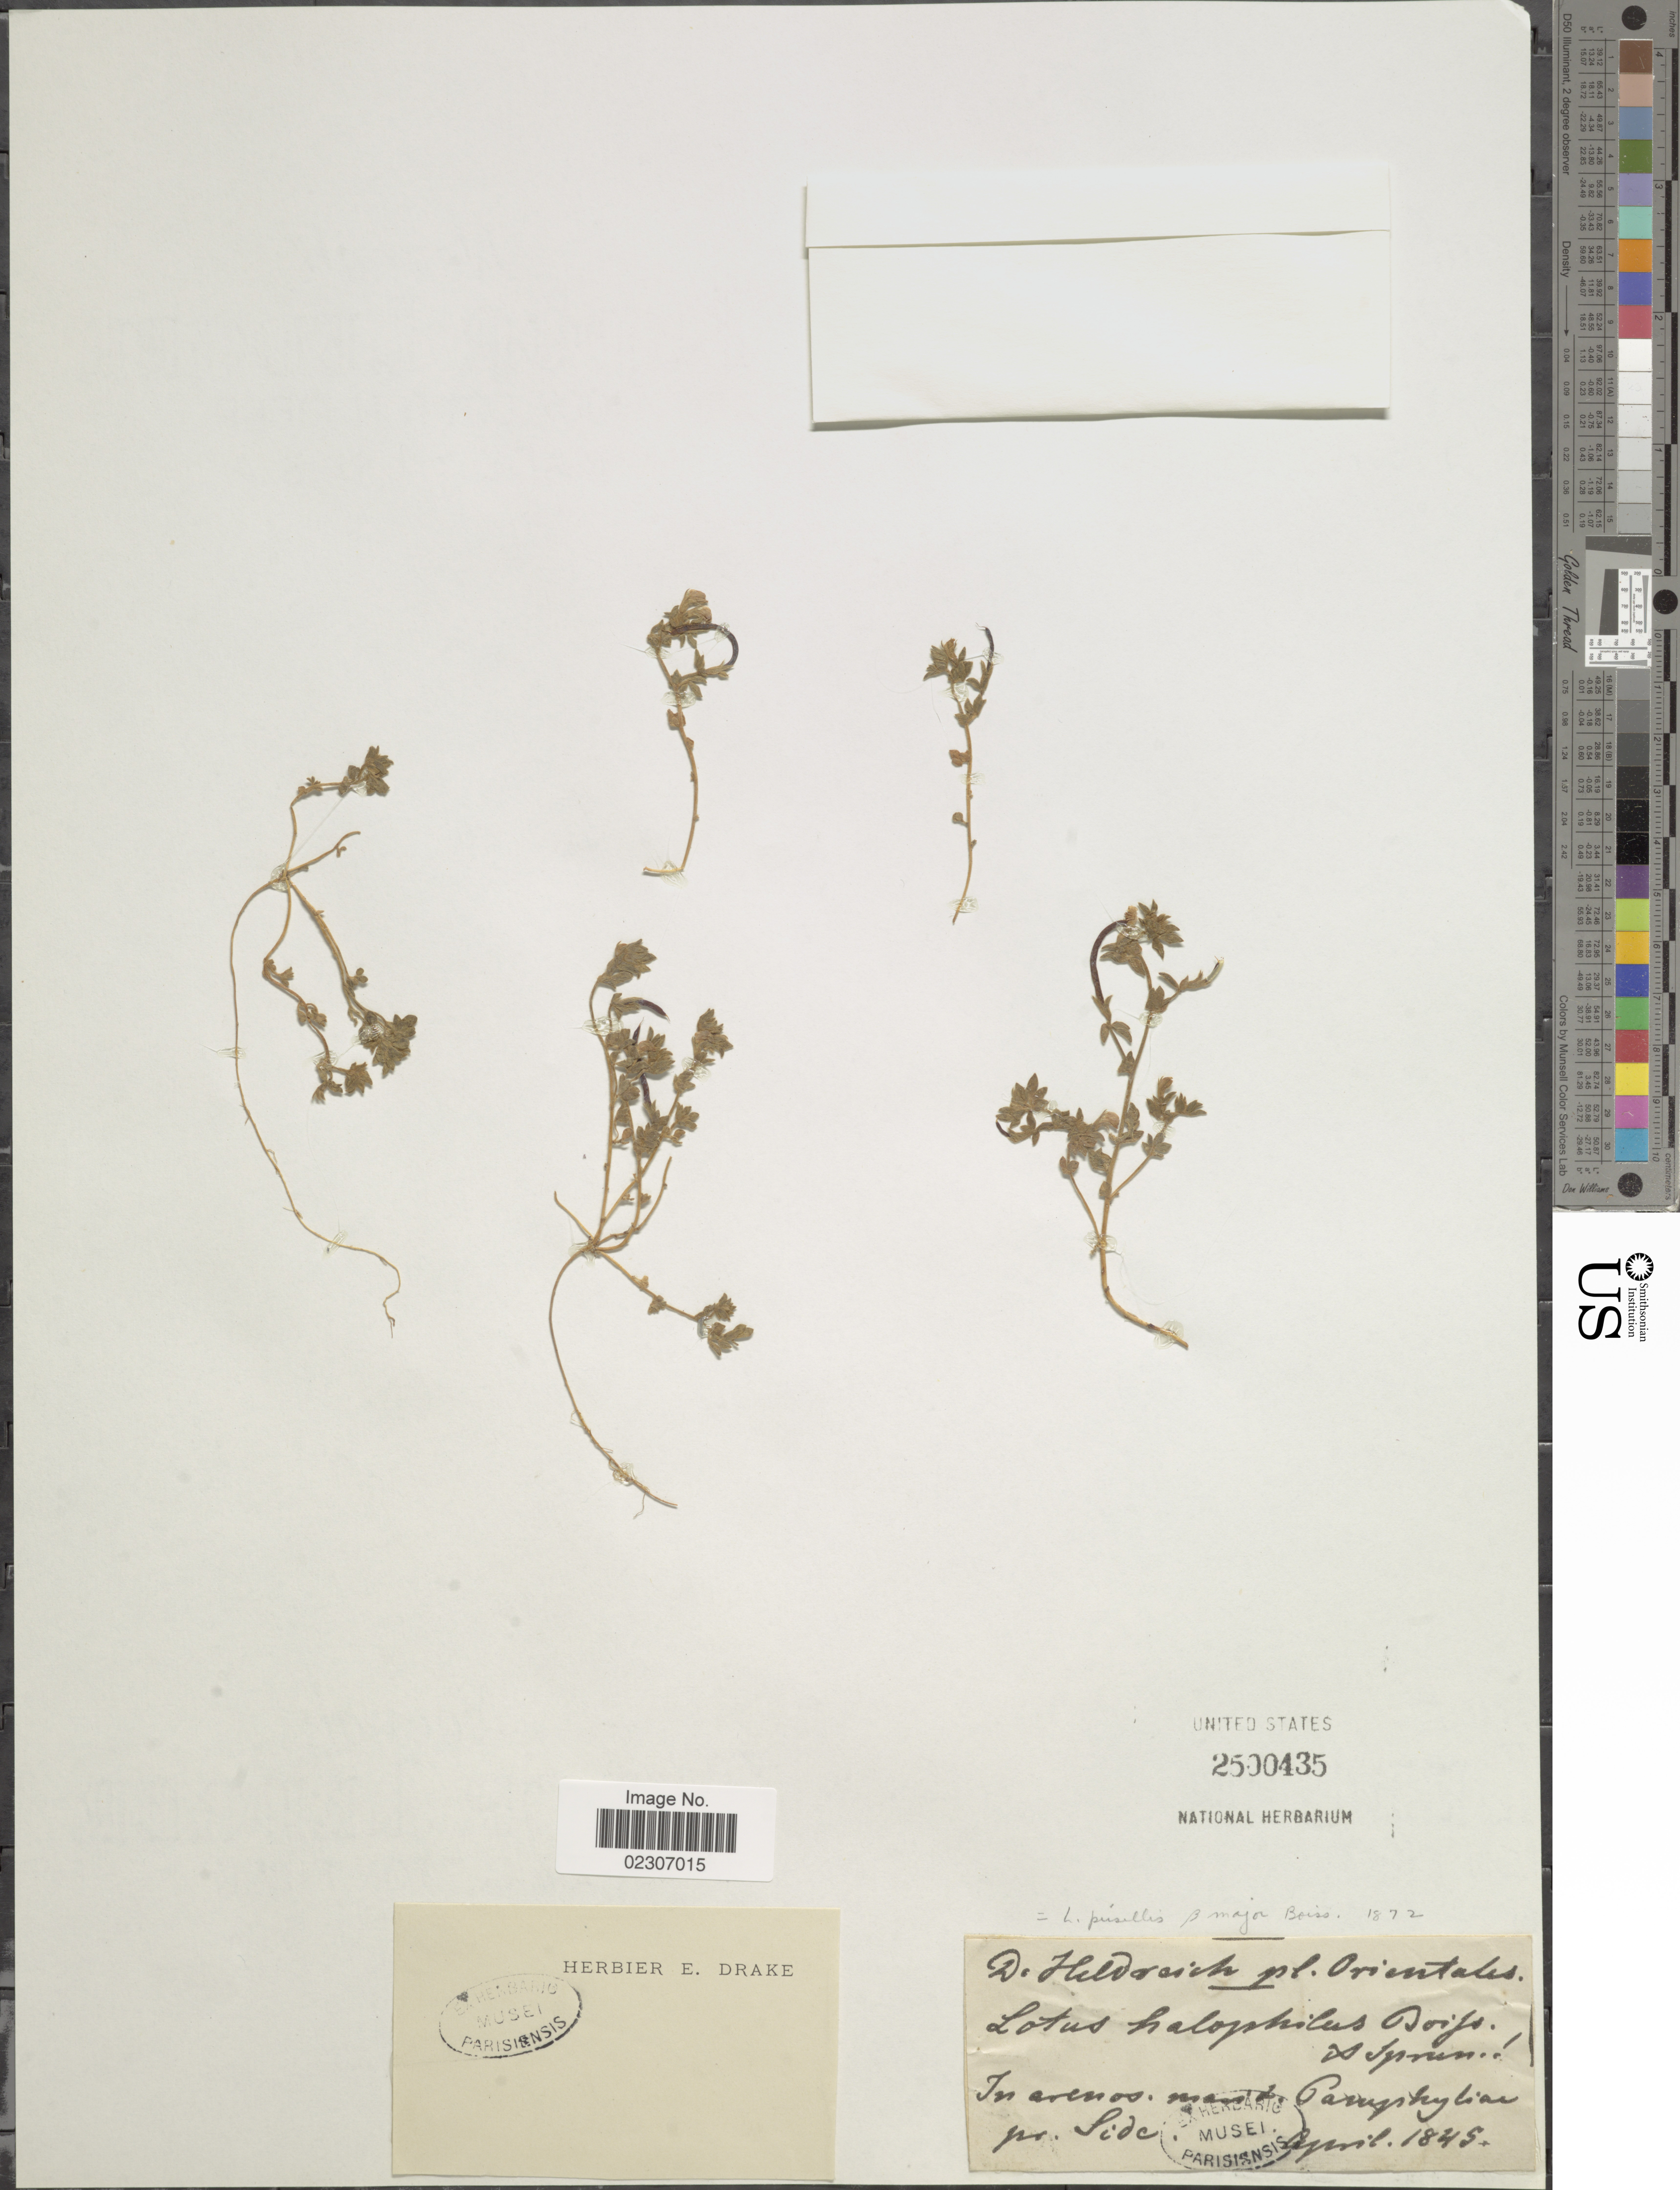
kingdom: Plantae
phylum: Tracheophyta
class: Magnoliopsida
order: Fabales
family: Fabaceae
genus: Lotus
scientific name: Lotus pusillus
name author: Viv.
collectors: -. De Heldreich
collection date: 1845-04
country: Turkey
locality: Orientales, In arenosis masid. pr Side [interpreted], Pamphylia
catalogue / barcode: US 2500435